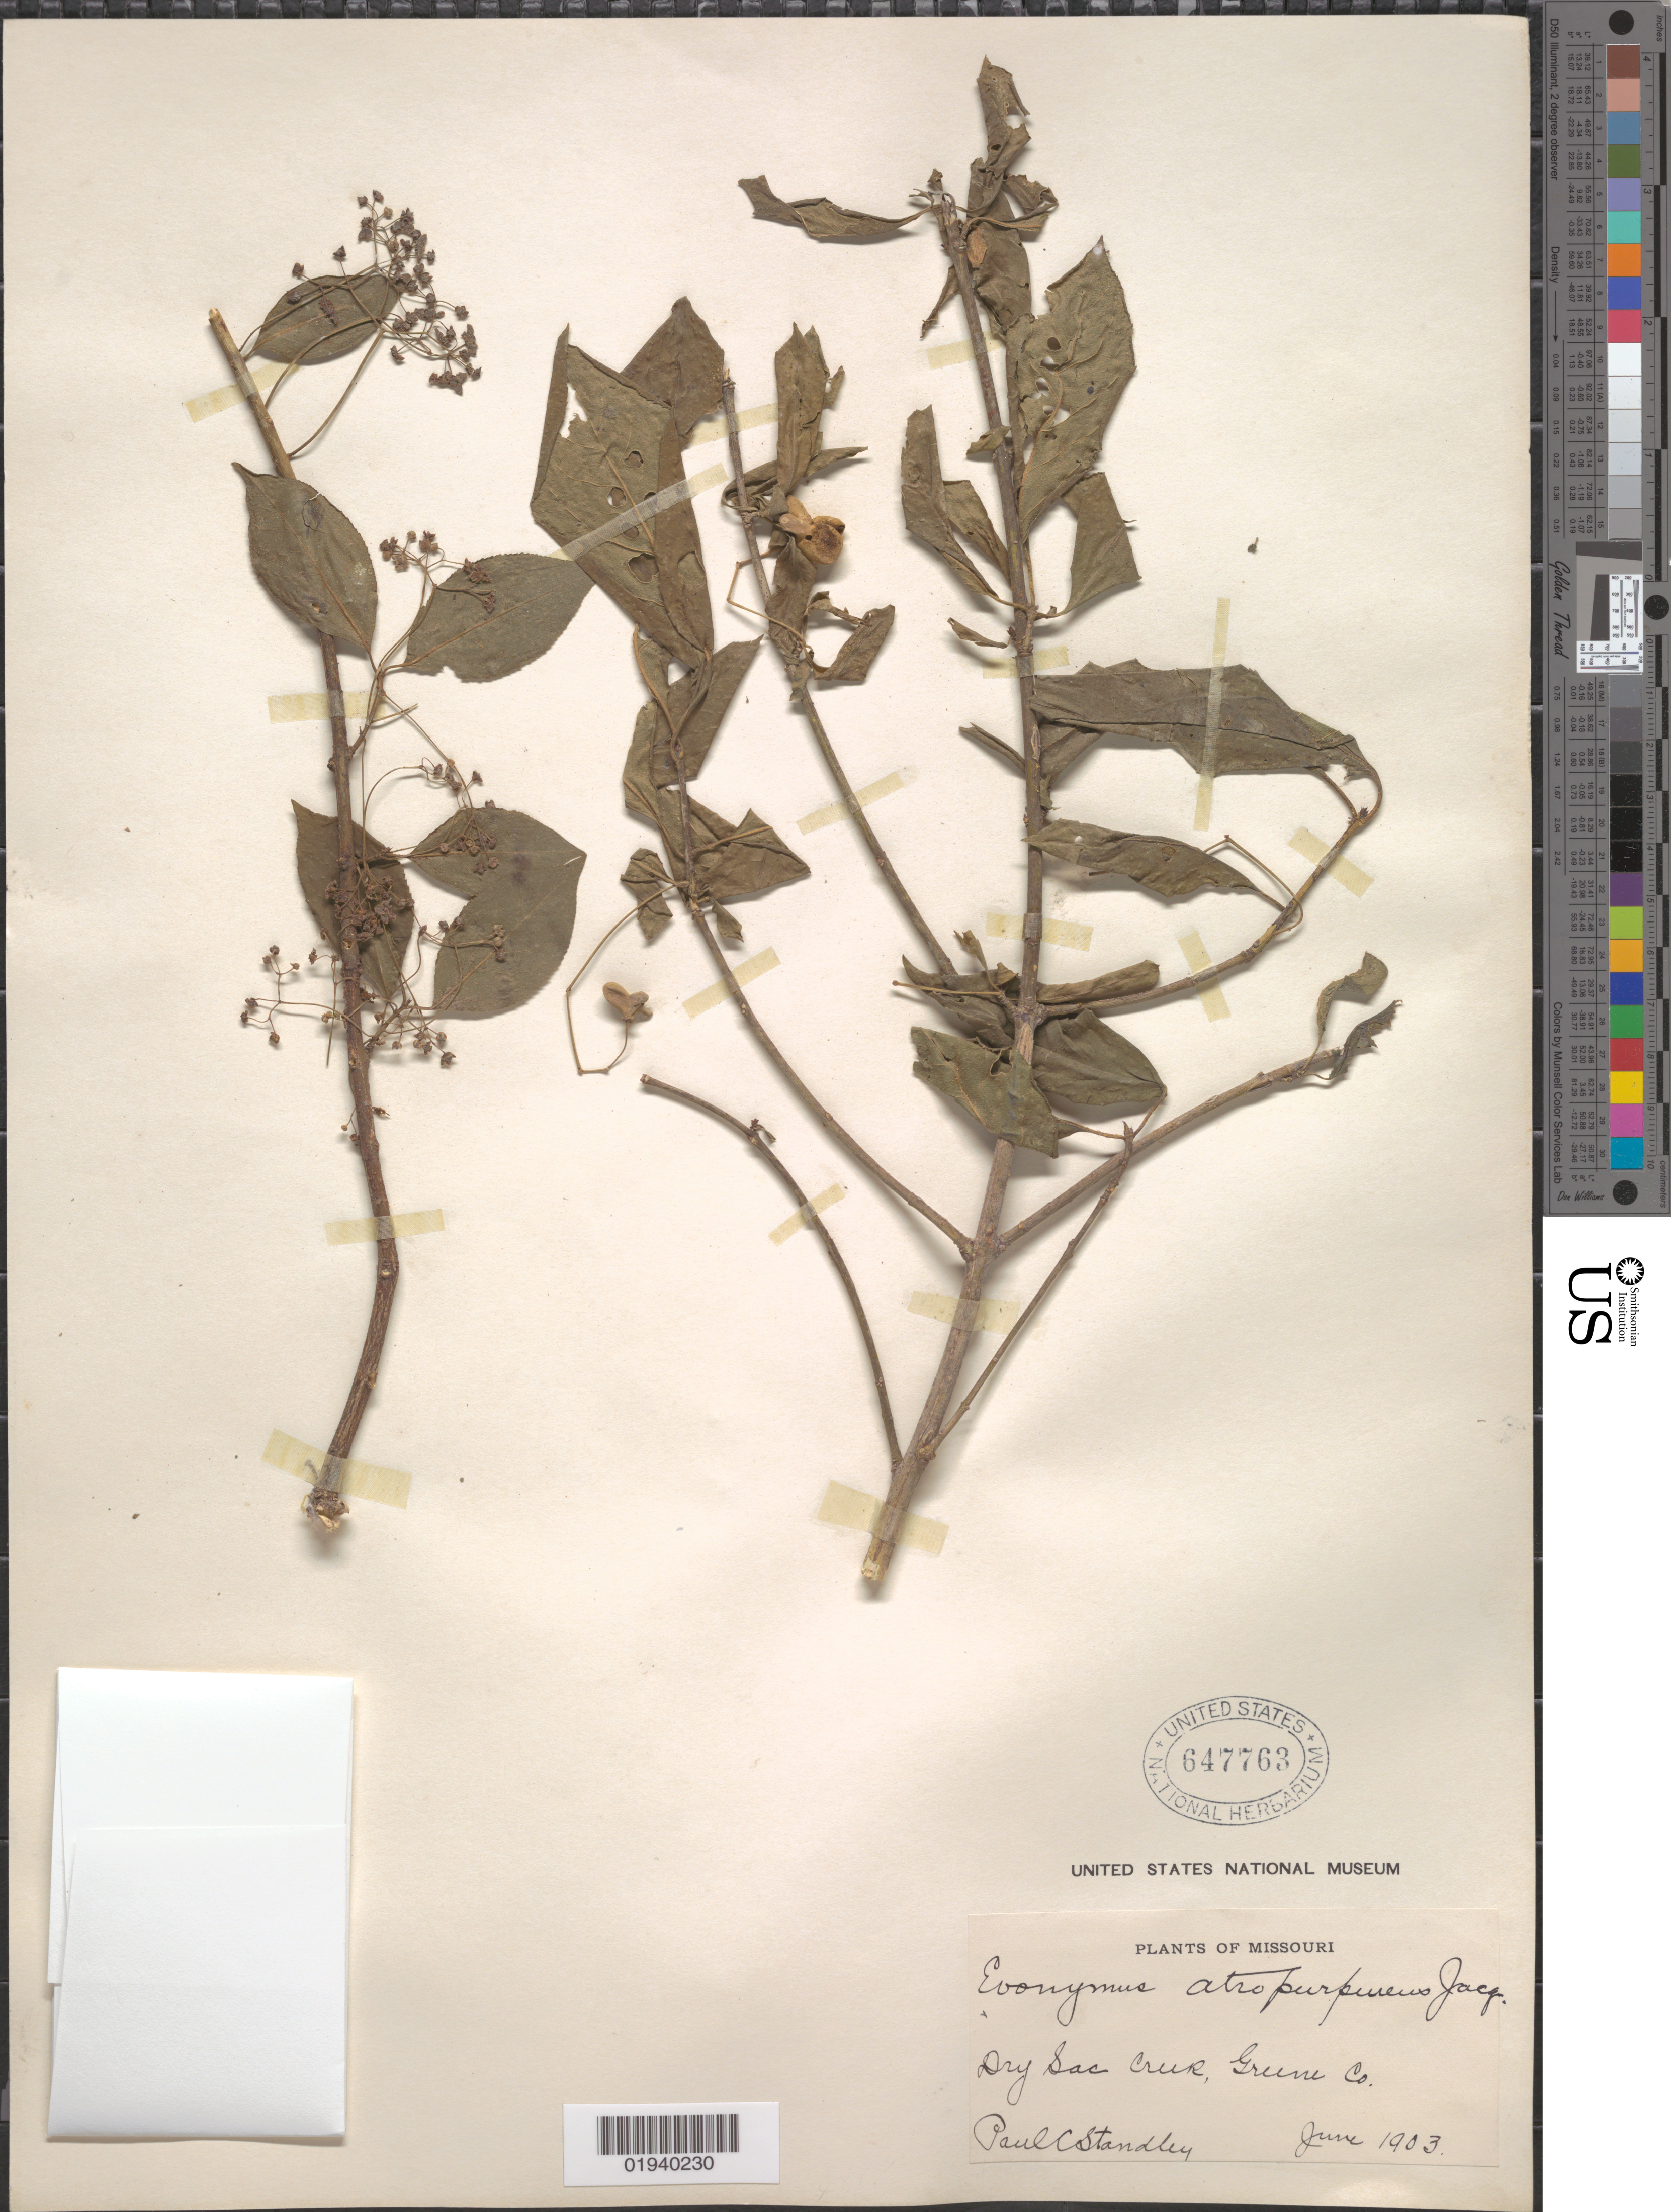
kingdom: Plantae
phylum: Tracheophyta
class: Magnoliopsida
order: Celastrales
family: Celastraceae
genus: Euonymus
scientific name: Euonymus atropurpureus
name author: Jacq.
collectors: P. C. Standley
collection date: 1903-06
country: United States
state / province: Missouri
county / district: Greene County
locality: Dry Sac Creek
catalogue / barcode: US 647763